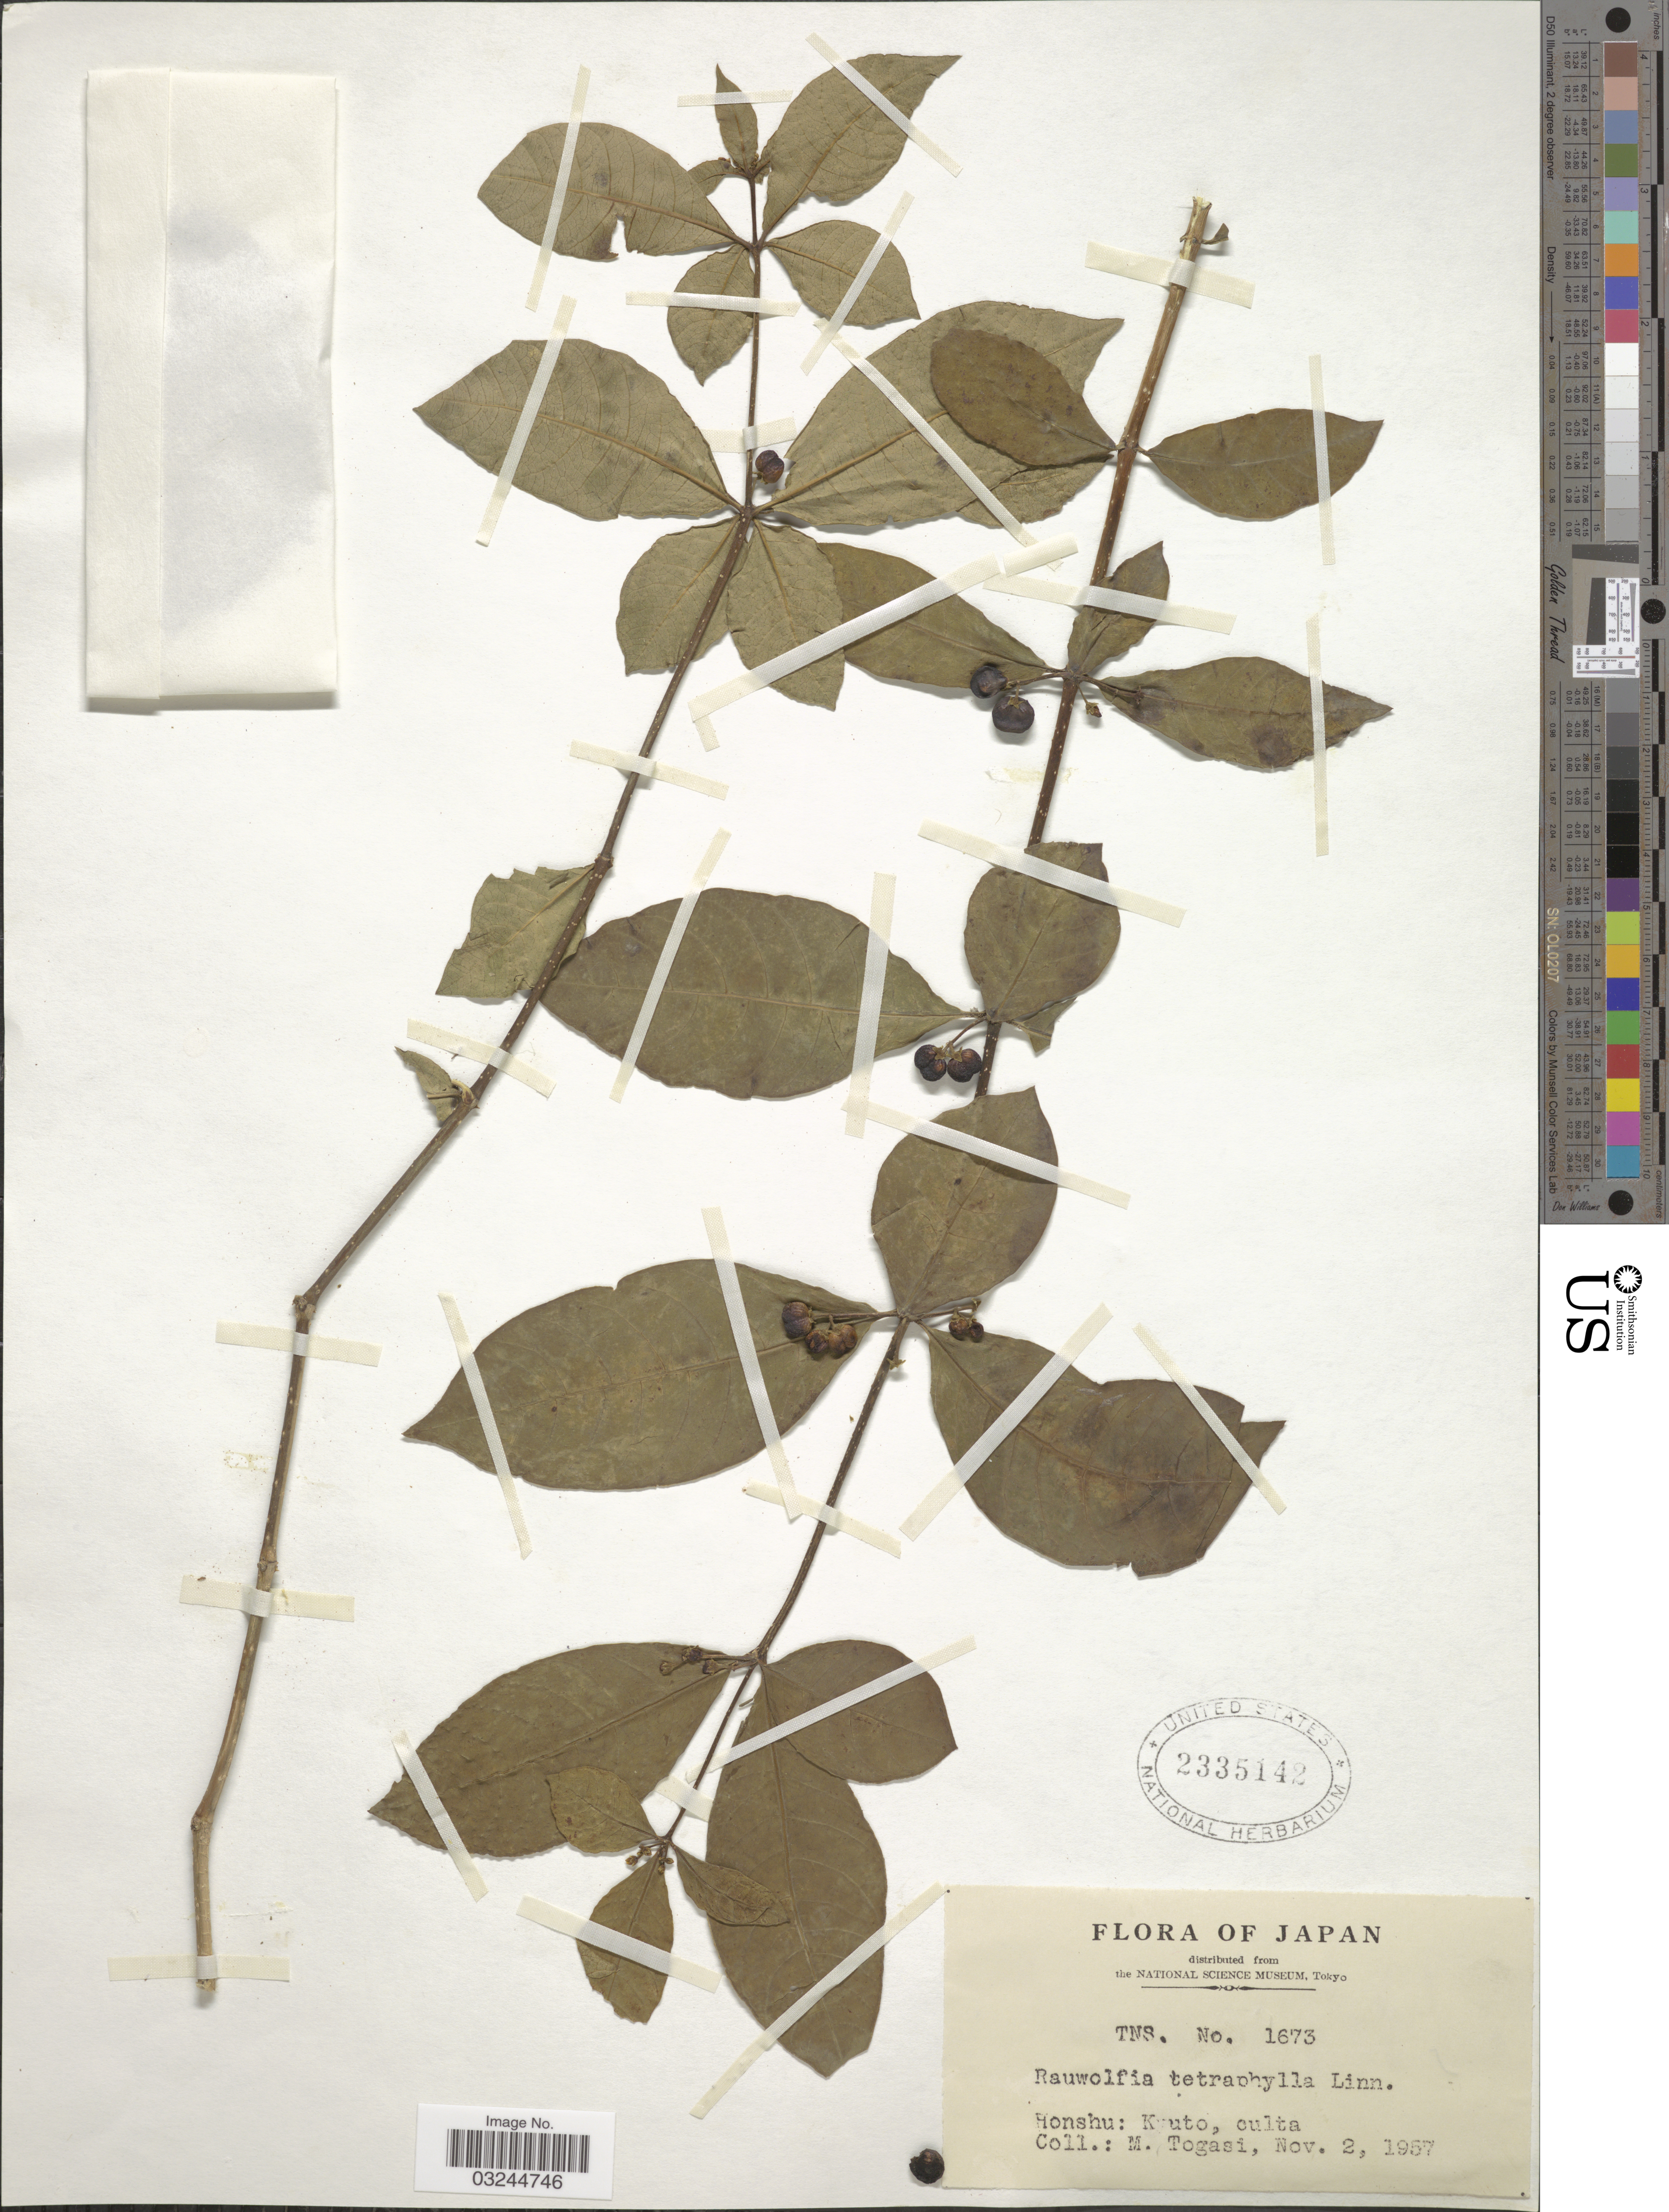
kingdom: Plantae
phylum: Tracheophyta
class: Magnoliopsida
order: Gentianales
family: Apocynaceae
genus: Rauvolfia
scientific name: Rauvolfia tetraphylla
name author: L.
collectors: M. Togasi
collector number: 1673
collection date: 1957-11-02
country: Japan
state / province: Kyoto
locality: Honshu: Kyuto.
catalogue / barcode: US 2335142